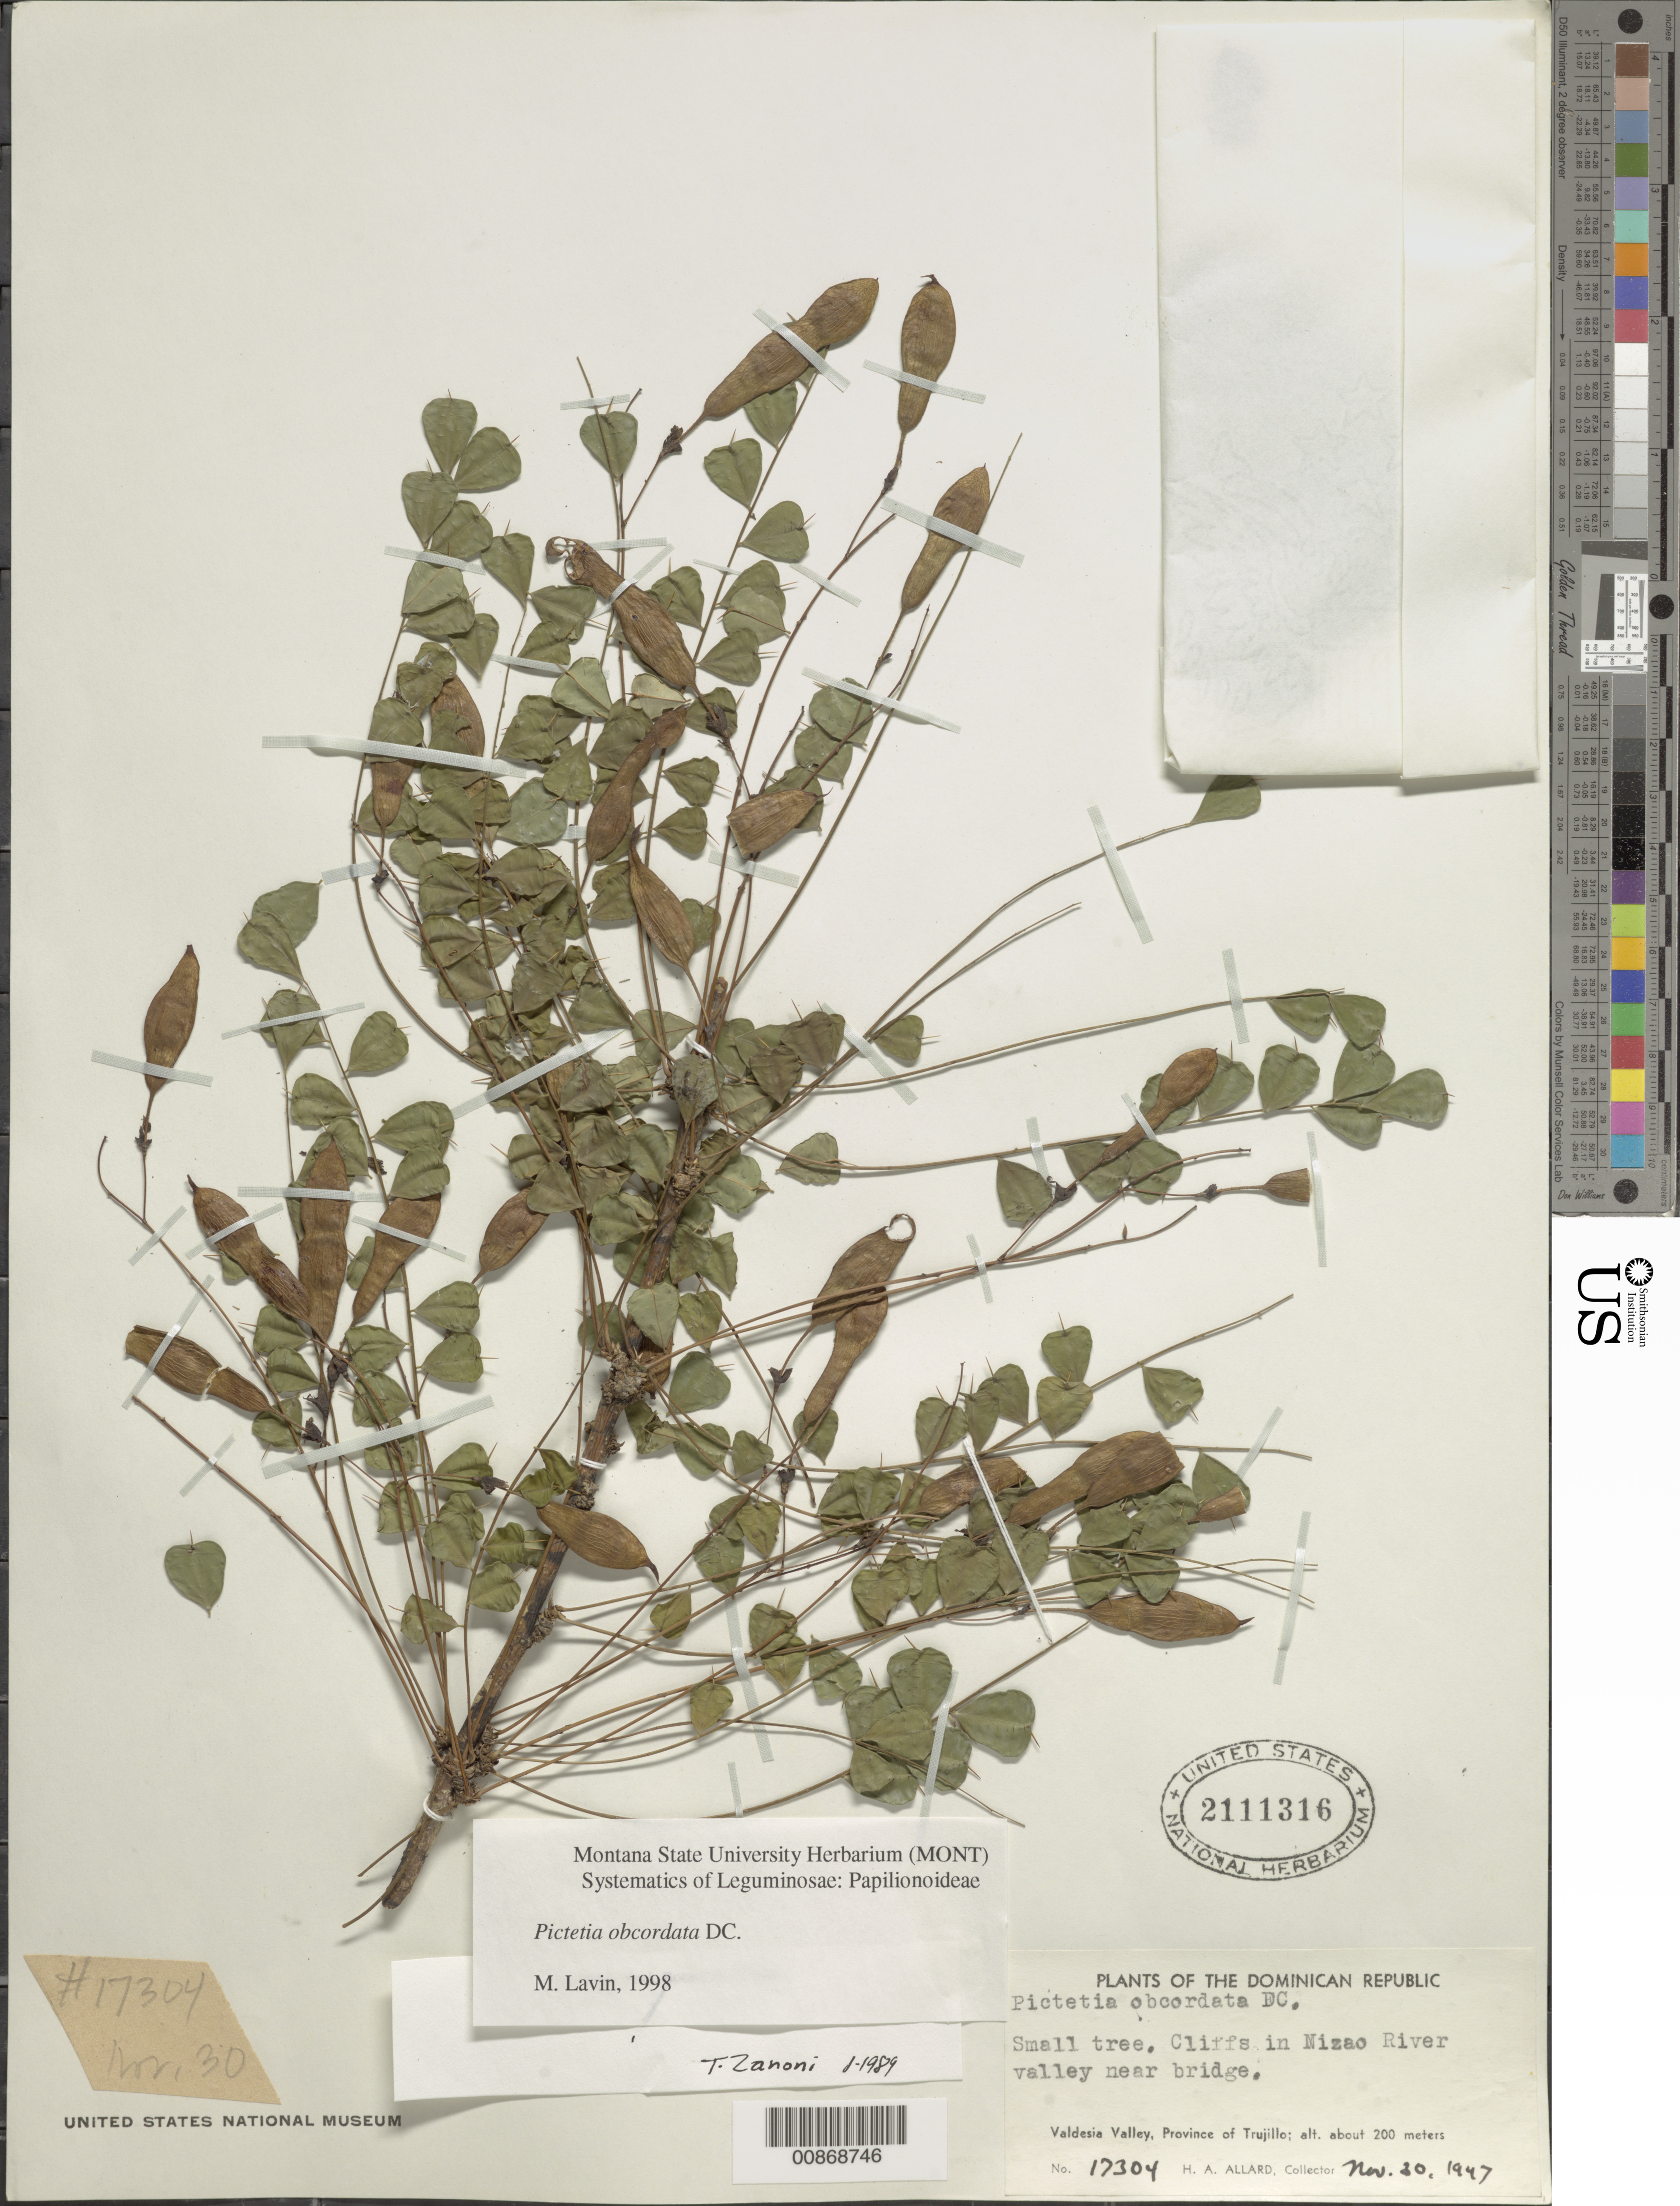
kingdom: Plantae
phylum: Tracheophyta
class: Magnoliopsida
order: Fabales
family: Fabaceae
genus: Pictetia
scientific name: Pictetia obcordata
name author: DC.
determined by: Lavin, M.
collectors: H. A. Allard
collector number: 17304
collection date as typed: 30 Nov 1947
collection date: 1947-11-30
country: Dominican Republic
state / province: San Cristobal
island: Hispaniola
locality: Valdesia Valley, Province of Trujillo (obsolete). Cliffs in Nizao River valley near bridge.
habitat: Cliffs.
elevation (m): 200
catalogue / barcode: US 2111316